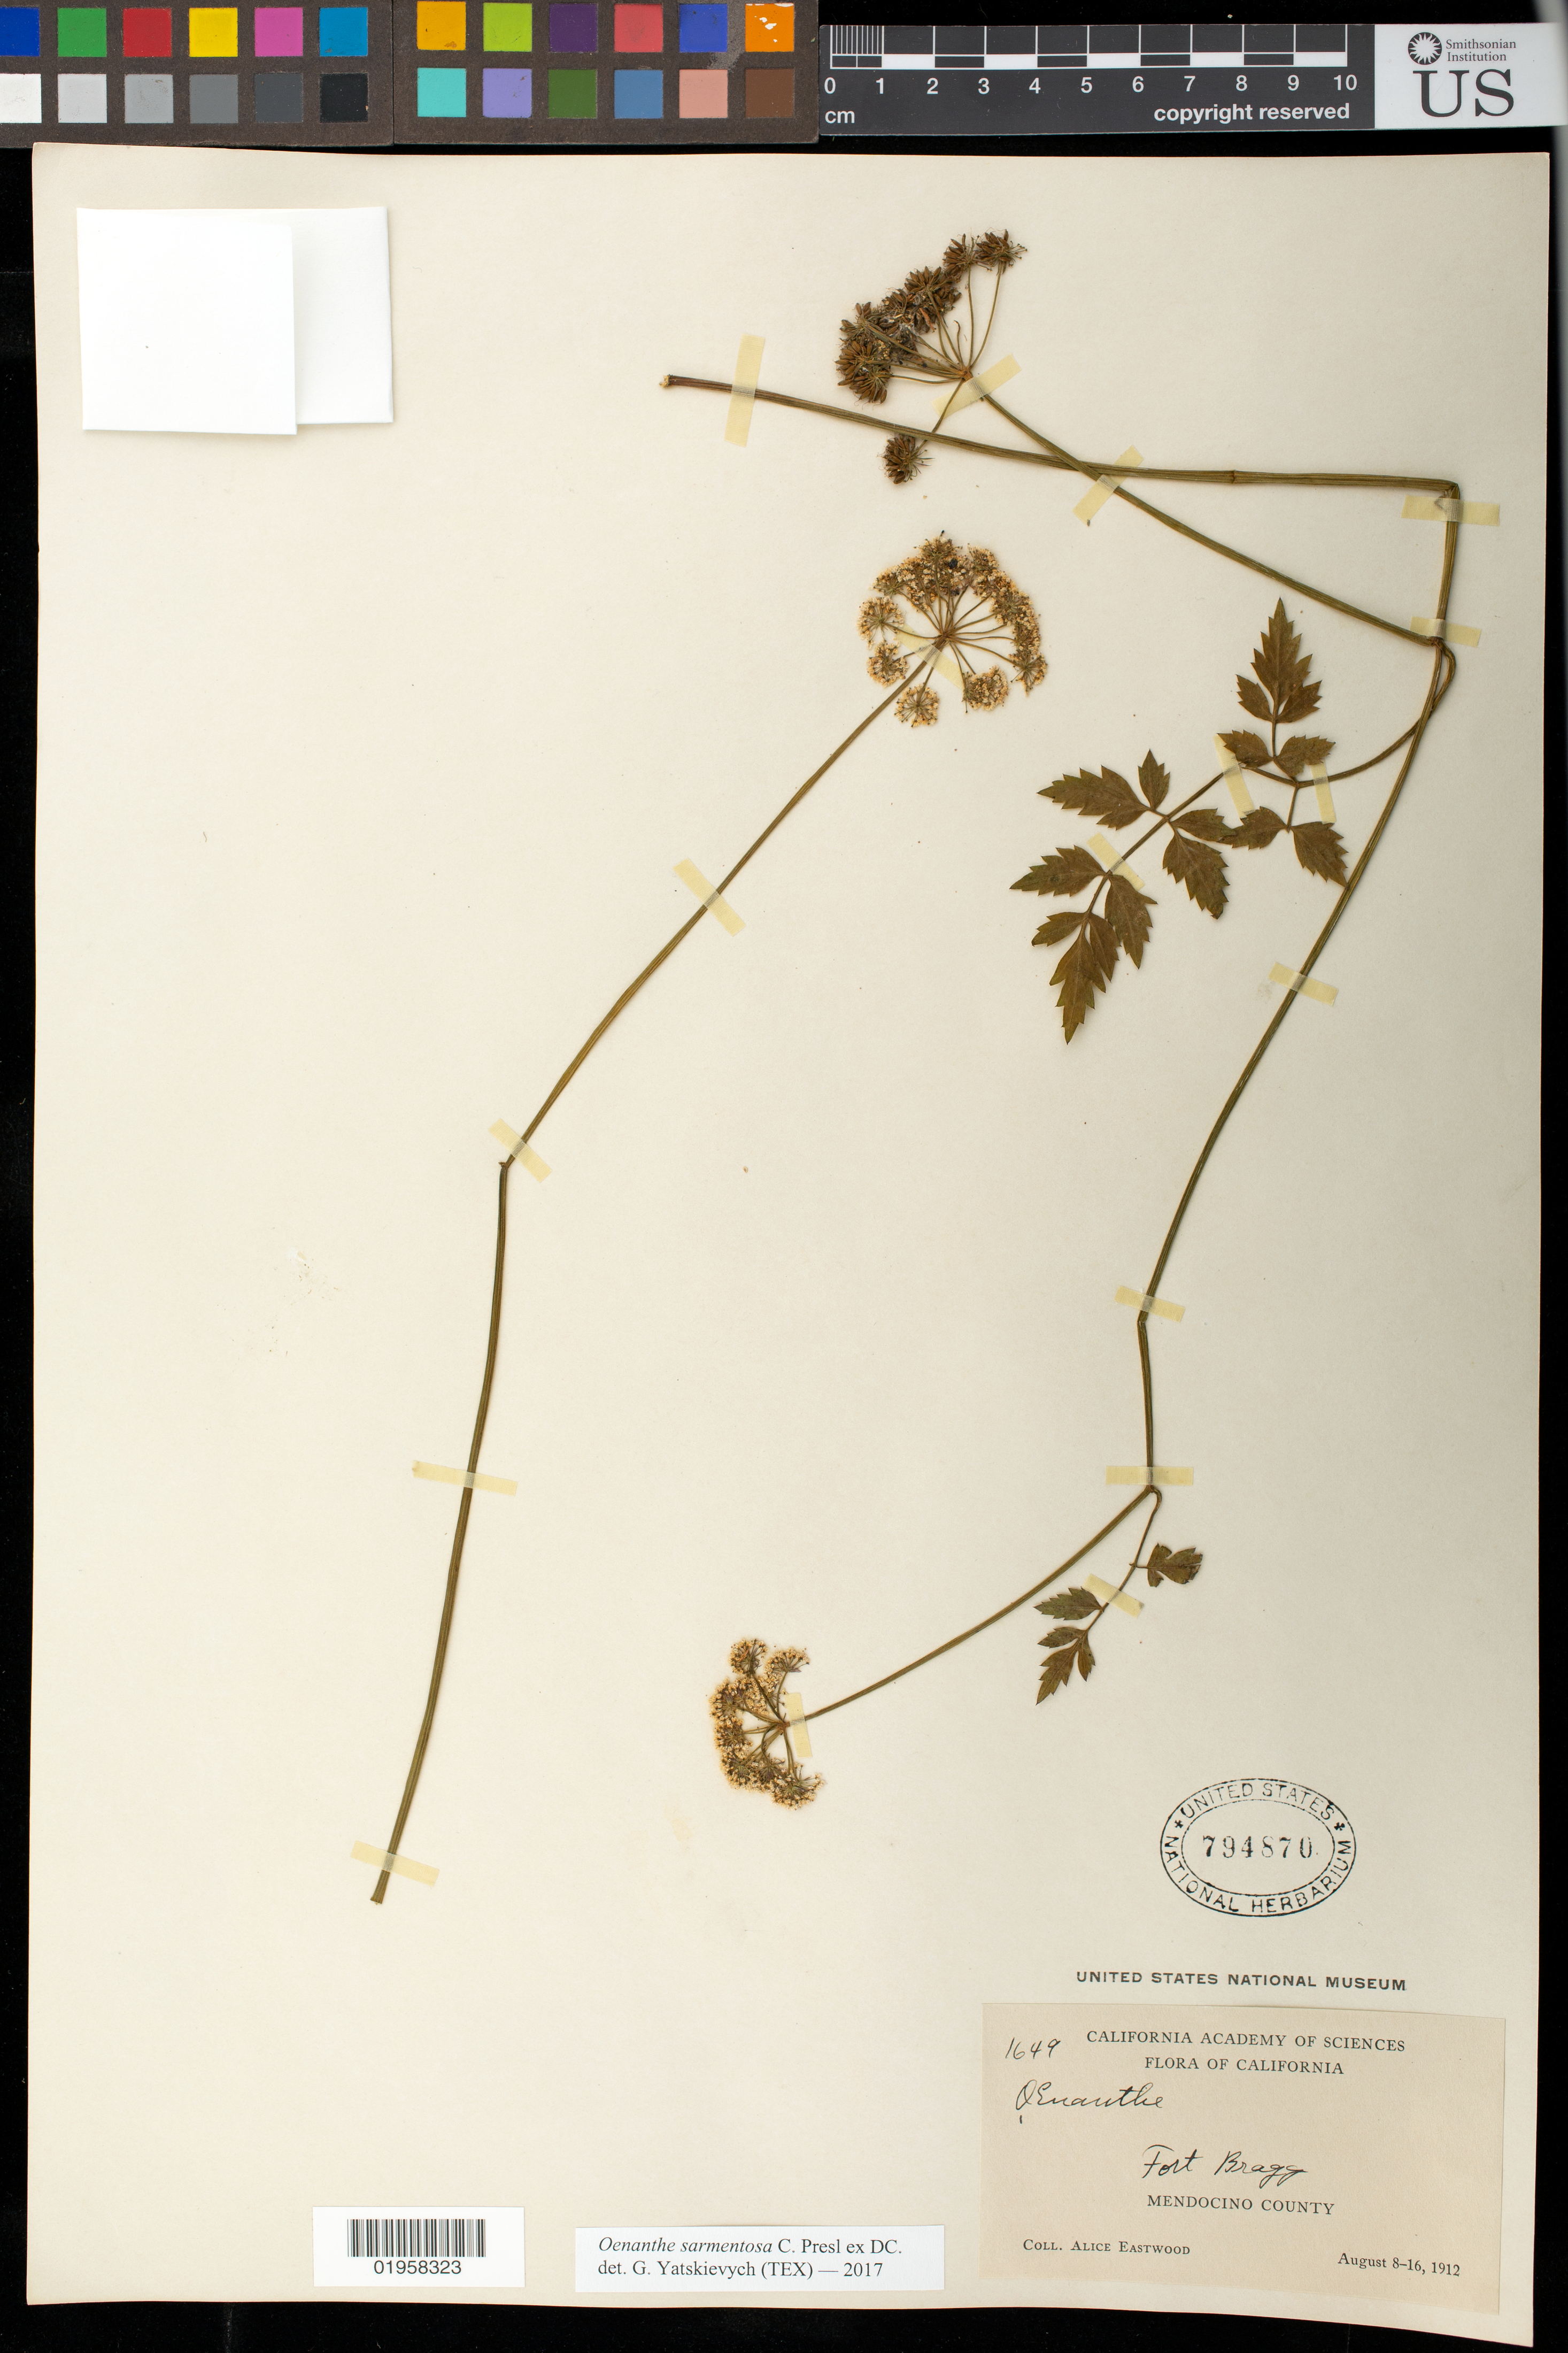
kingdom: Plantae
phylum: Tracheophyta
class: Magnoliopsida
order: Apiales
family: Apiaceae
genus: Oenanthe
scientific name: Oenanthe sarmentosa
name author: C. Presl ex DC.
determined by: Yatskievych, G. A.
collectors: A. Eastwood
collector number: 1649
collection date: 1912-08-08/1912-08-16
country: United States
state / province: California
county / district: Mendocino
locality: Fort Bragg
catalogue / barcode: US 794870